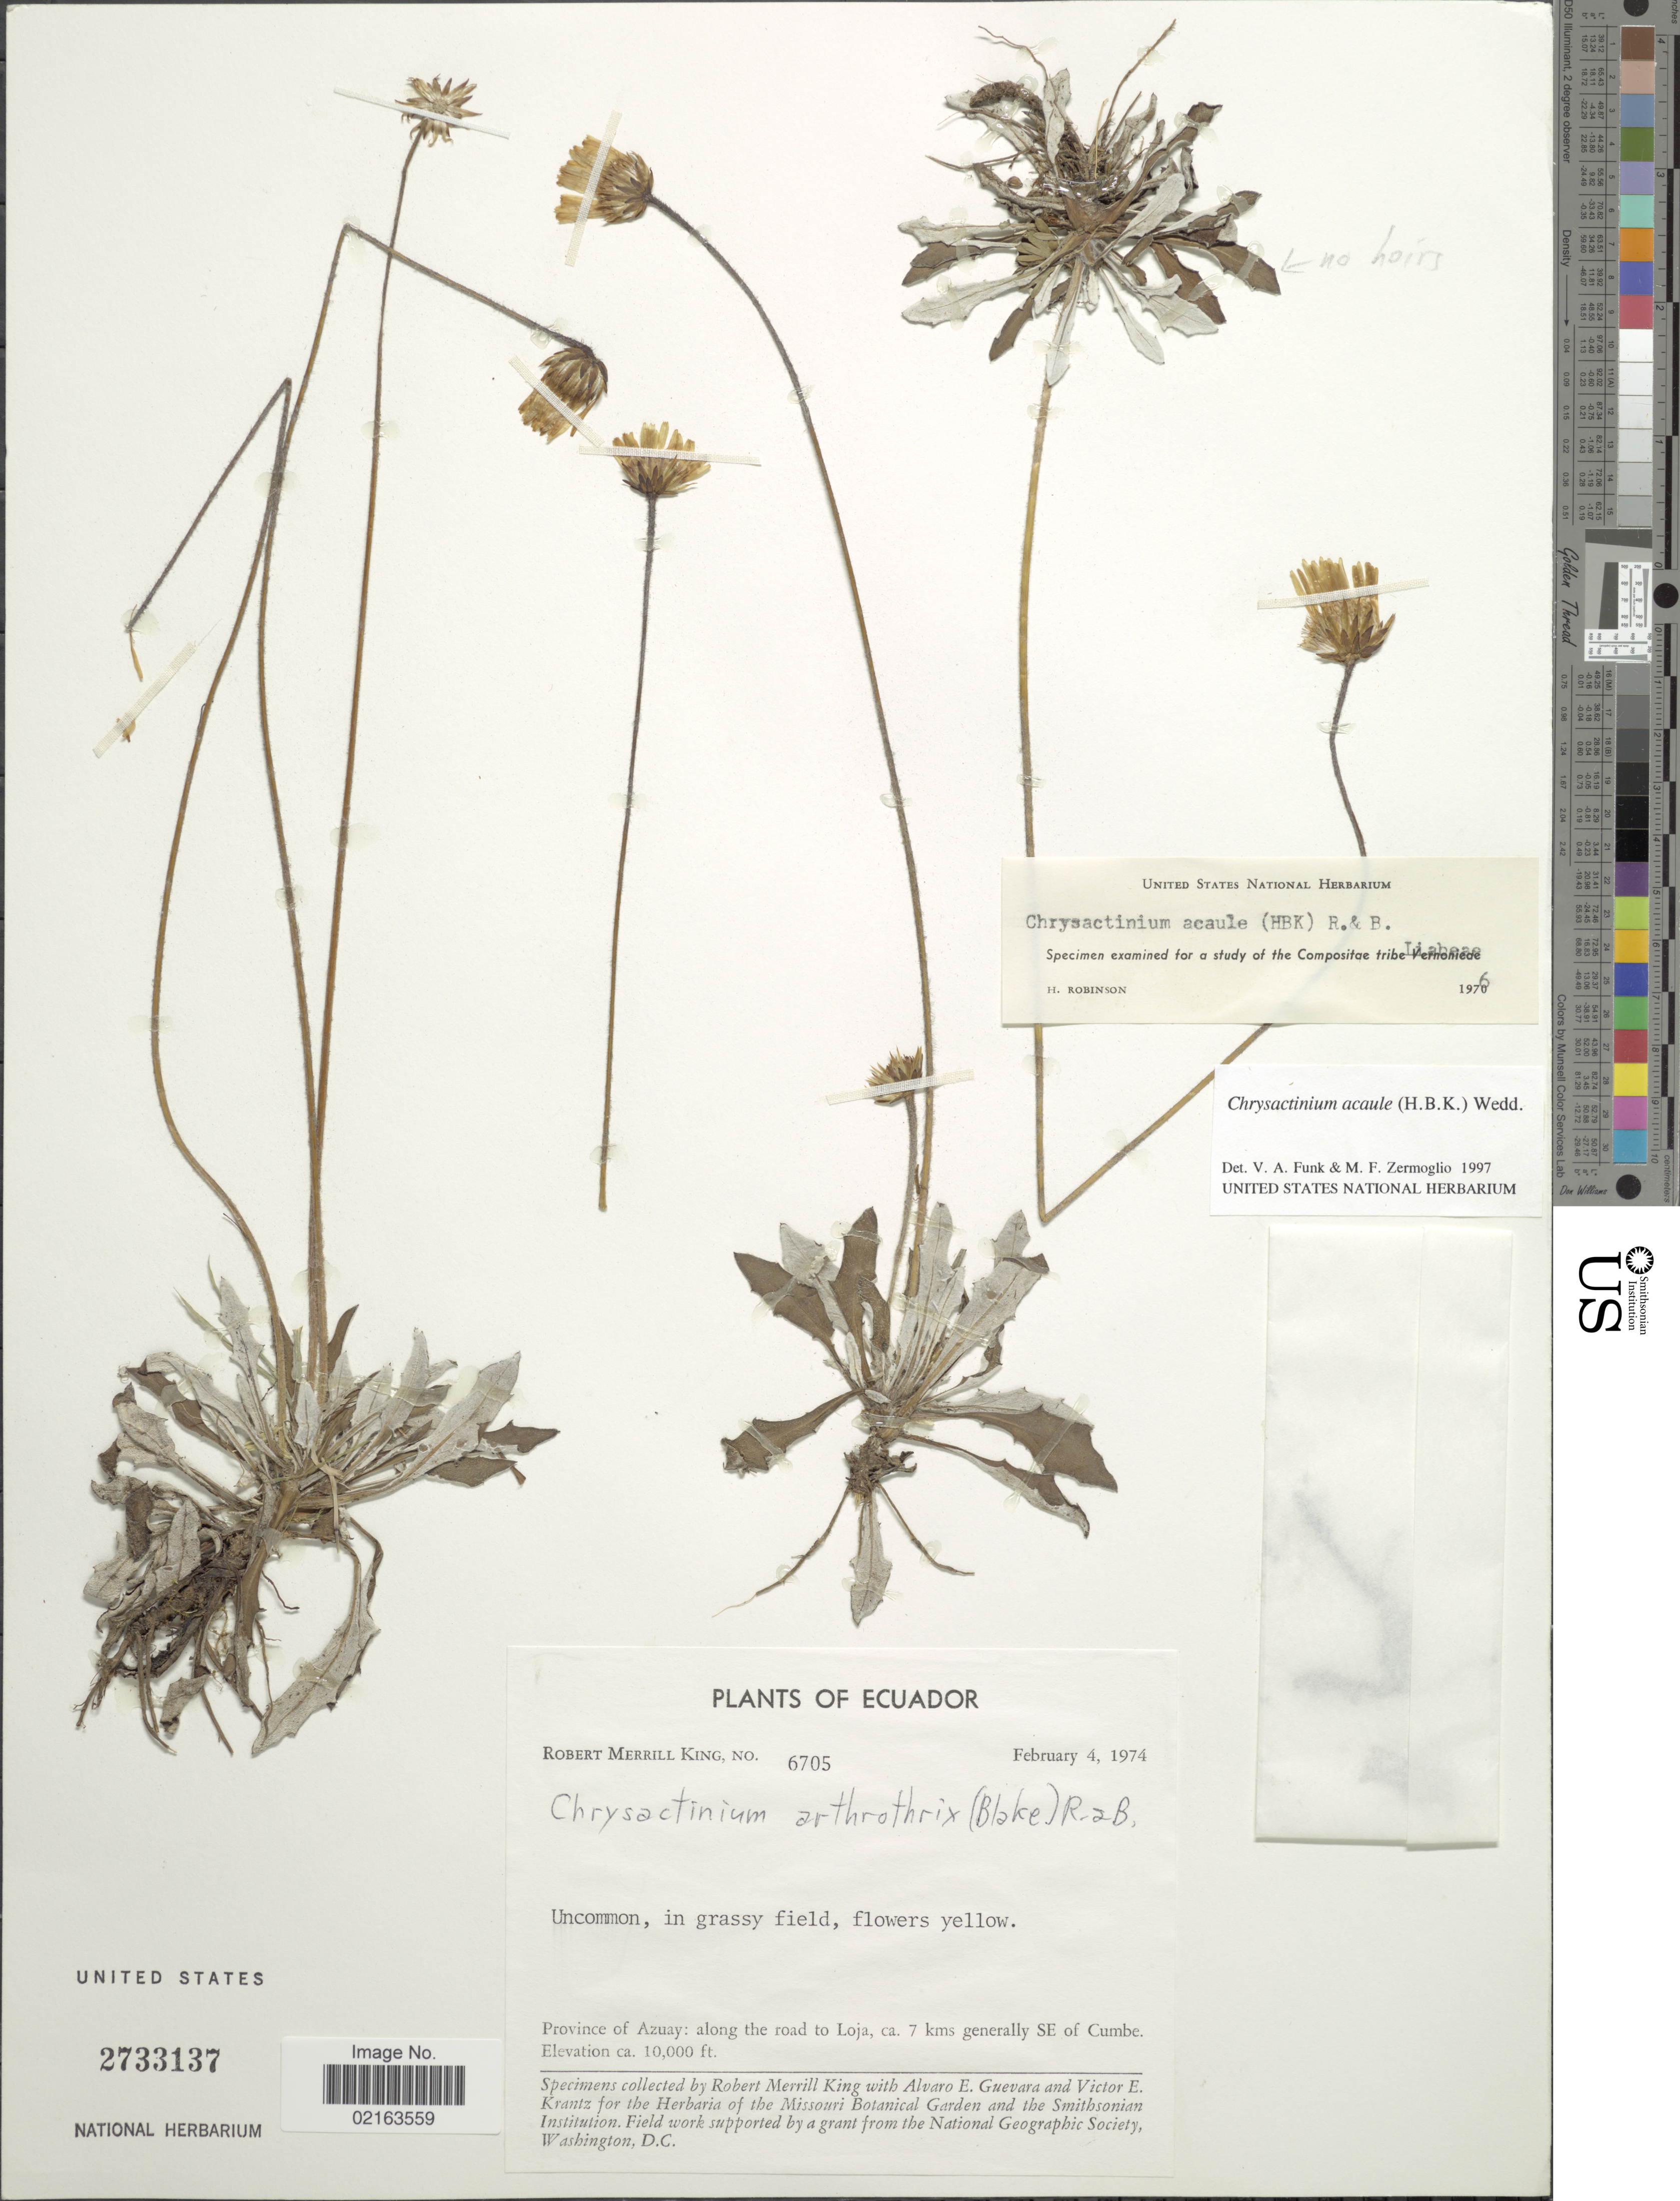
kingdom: Plantae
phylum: Tracheophyta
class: Magnoliopsida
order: Asterales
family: Asteraceae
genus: Chrysactinium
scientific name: Chrysactinium acaule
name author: (Kunth) Wedd.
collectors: R. M. King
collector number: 6705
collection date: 1974-02-04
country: Ecuador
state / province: Azuay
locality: Province of Azuay: along the road to Loja, ca. 7 kms generally SE of Cumbe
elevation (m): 3048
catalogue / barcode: US 2733137